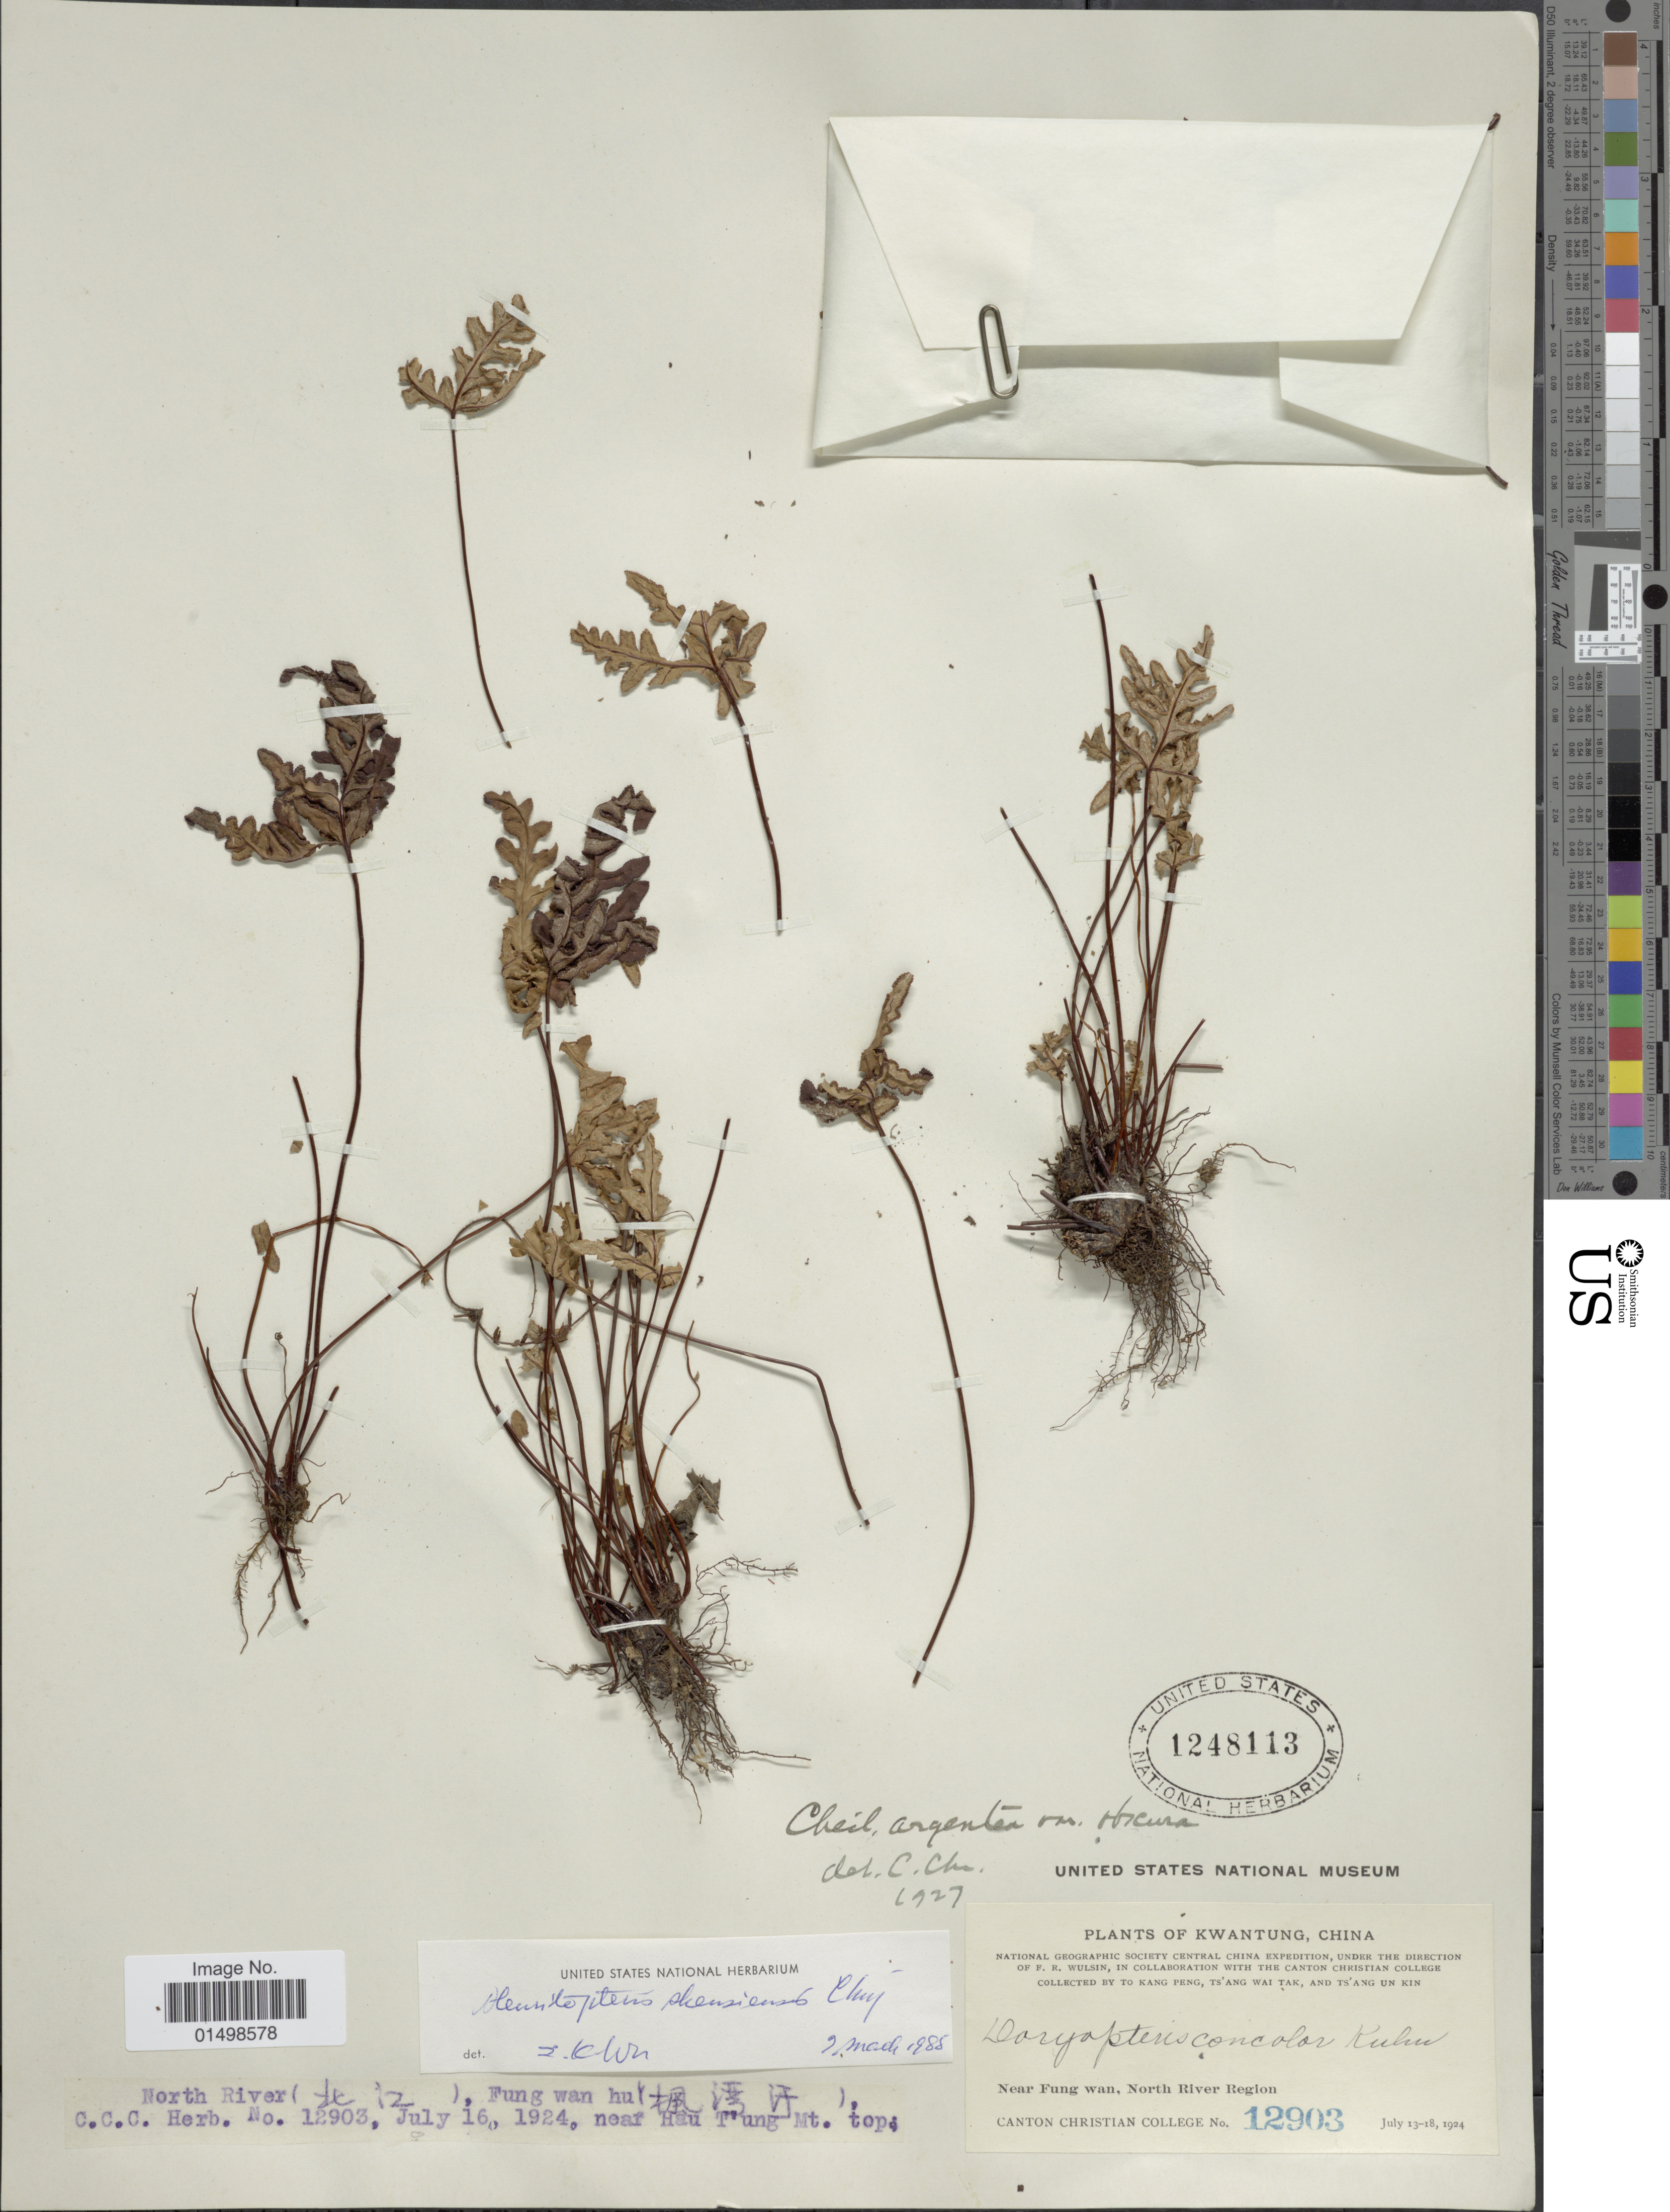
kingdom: Plantae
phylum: Tracheophyta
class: Polypodiopsida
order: Polypodiales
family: Pteridaceae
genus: Aleuritopteris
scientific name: Aleuritopteris shensiensis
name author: Ching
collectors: K. Peng, T. Tak & T. Kin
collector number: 12903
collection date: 1924-07-13/1924-07-18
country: China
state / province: Guangdong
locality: Plants of Kwantung, China. Near Fung wan, North River region, near Hau Túng Mt. top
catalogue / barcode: US 1248113